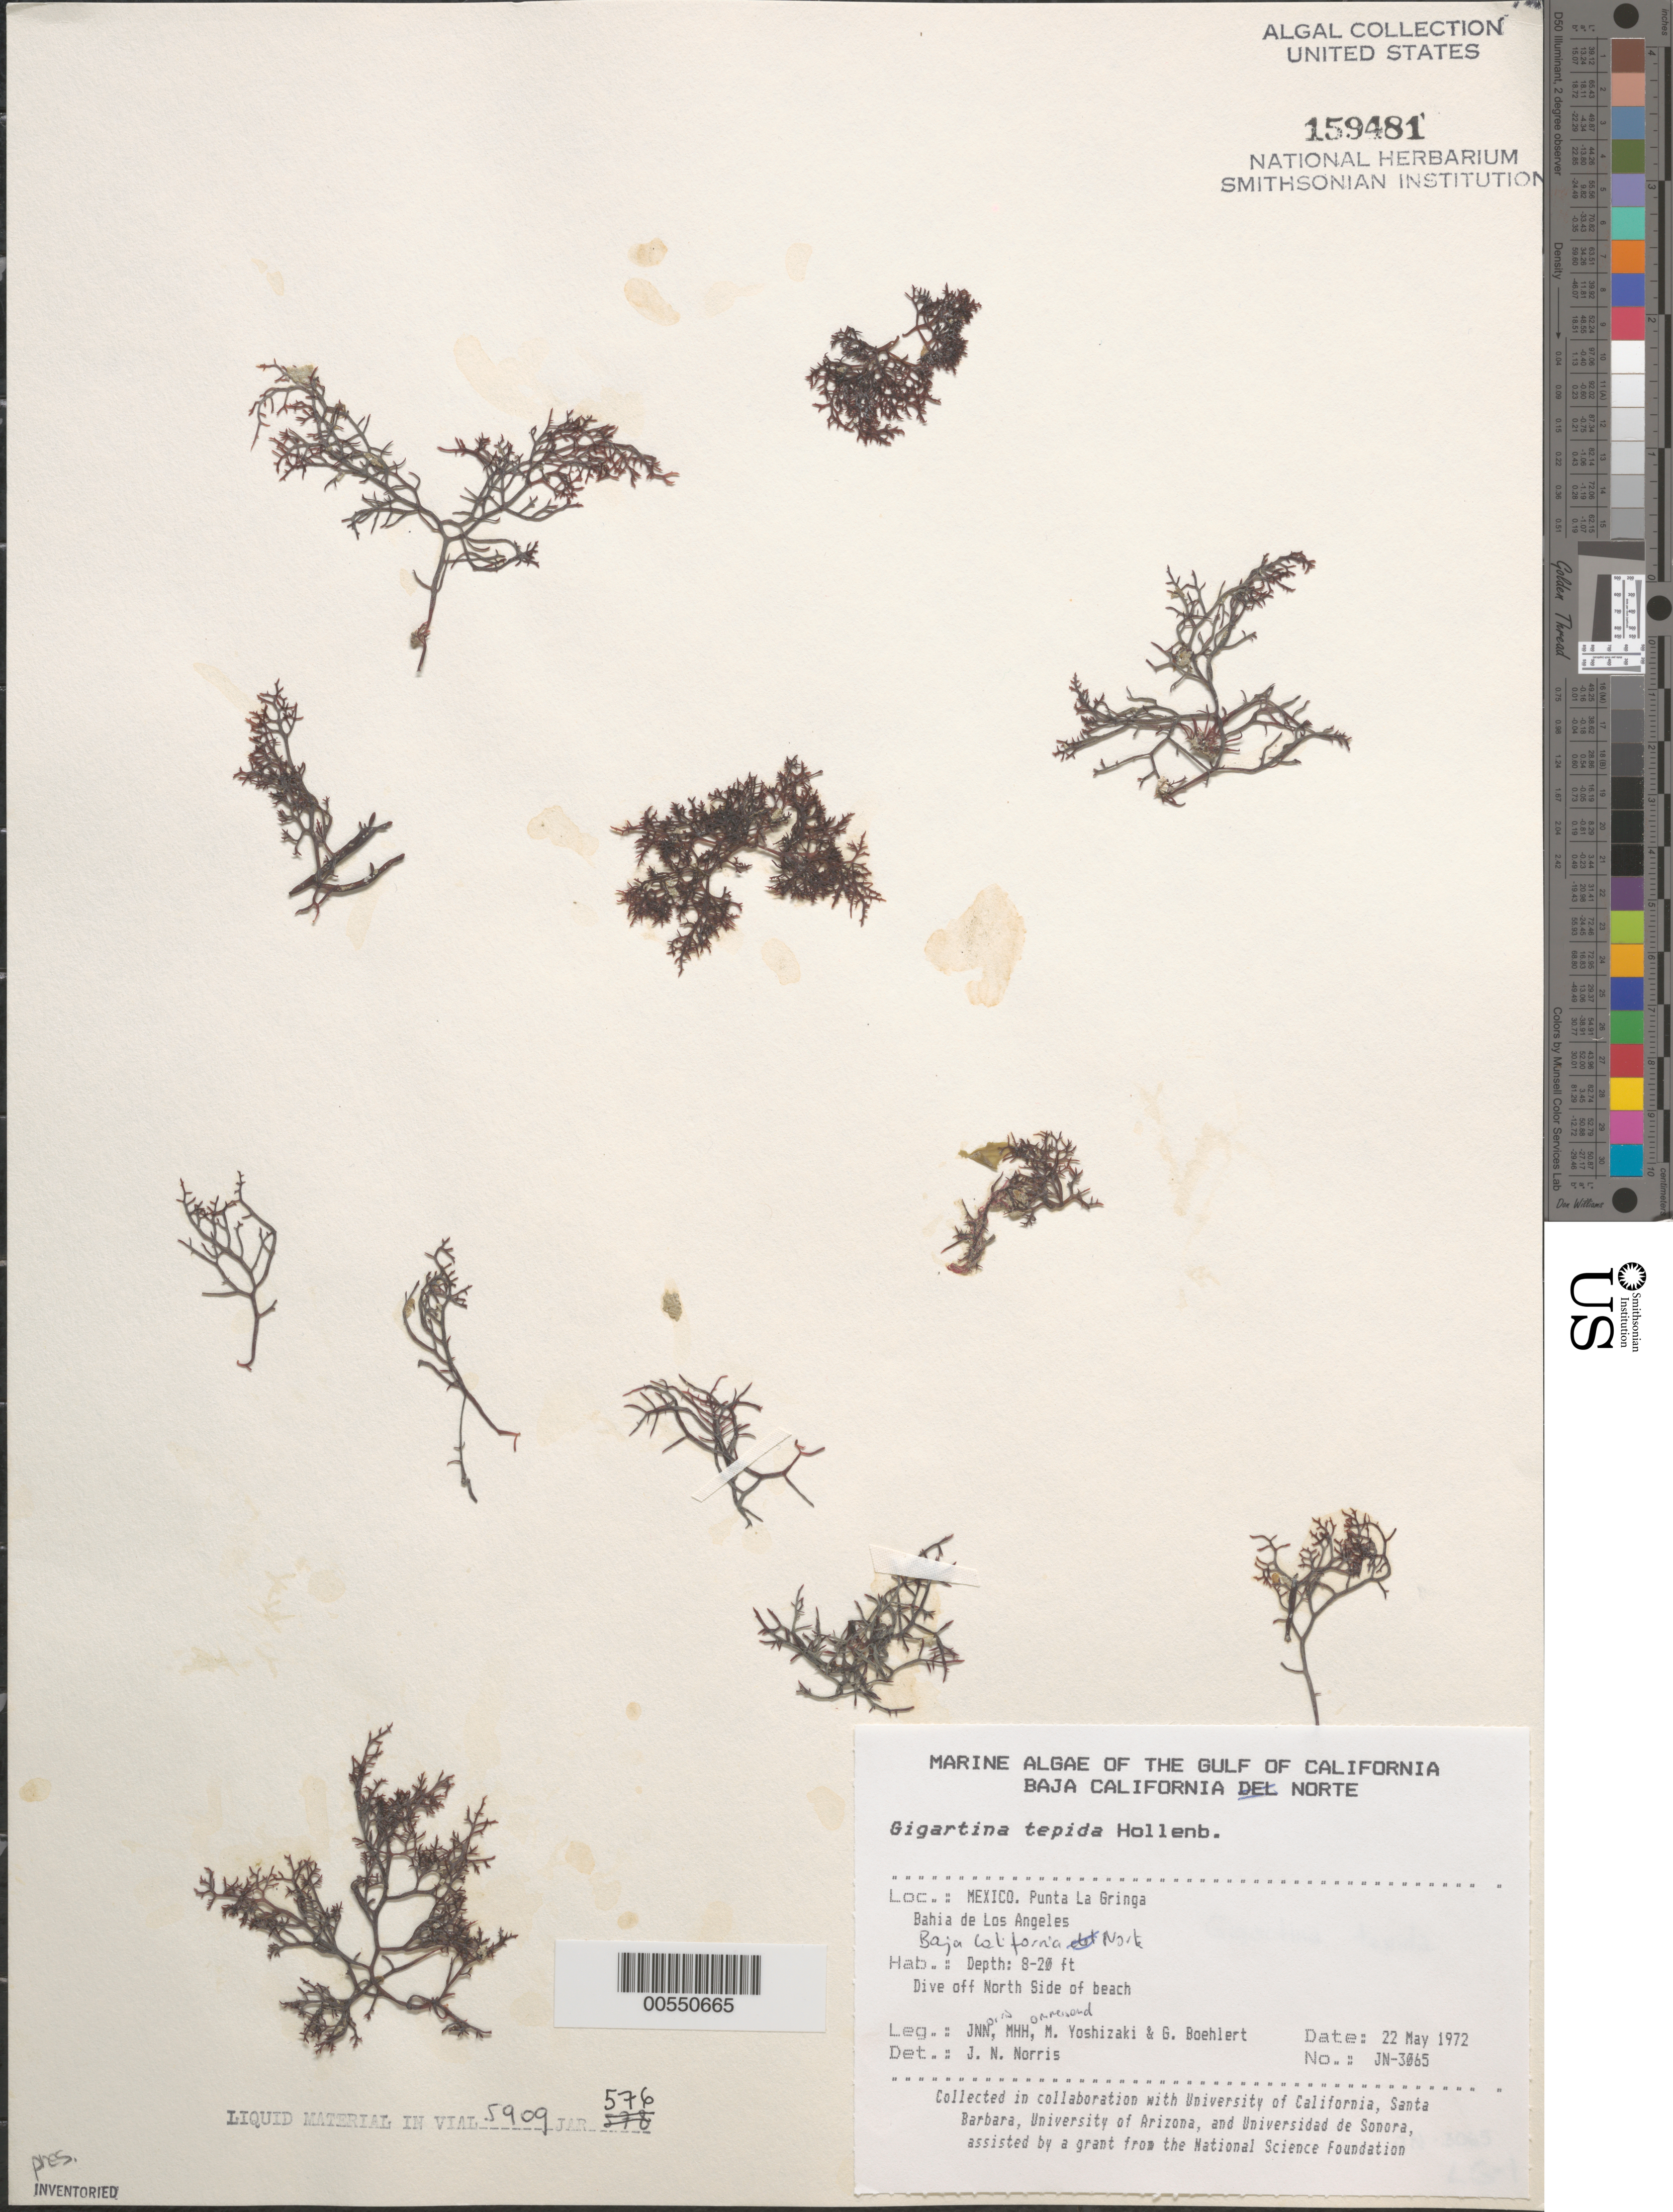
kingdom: Plantae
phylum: Rhodophyta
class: Florideophyceae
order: Gigartinales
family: Gigartinaceae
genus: Chondracanthus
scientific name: Chondracanthus tepidus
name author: (Hollenb.) Guiry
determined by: Algae name updating Project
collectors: J. N. Norris, M. H. Hommersand, M. Yoshizaki & G. Boehlert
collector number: JN-3065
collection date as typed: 22 May 1972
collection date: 1972-05-22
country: Mexico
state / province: Baja California Norte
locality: Punta La Gringa, Bahia de los Angeles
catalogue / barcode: US 159481